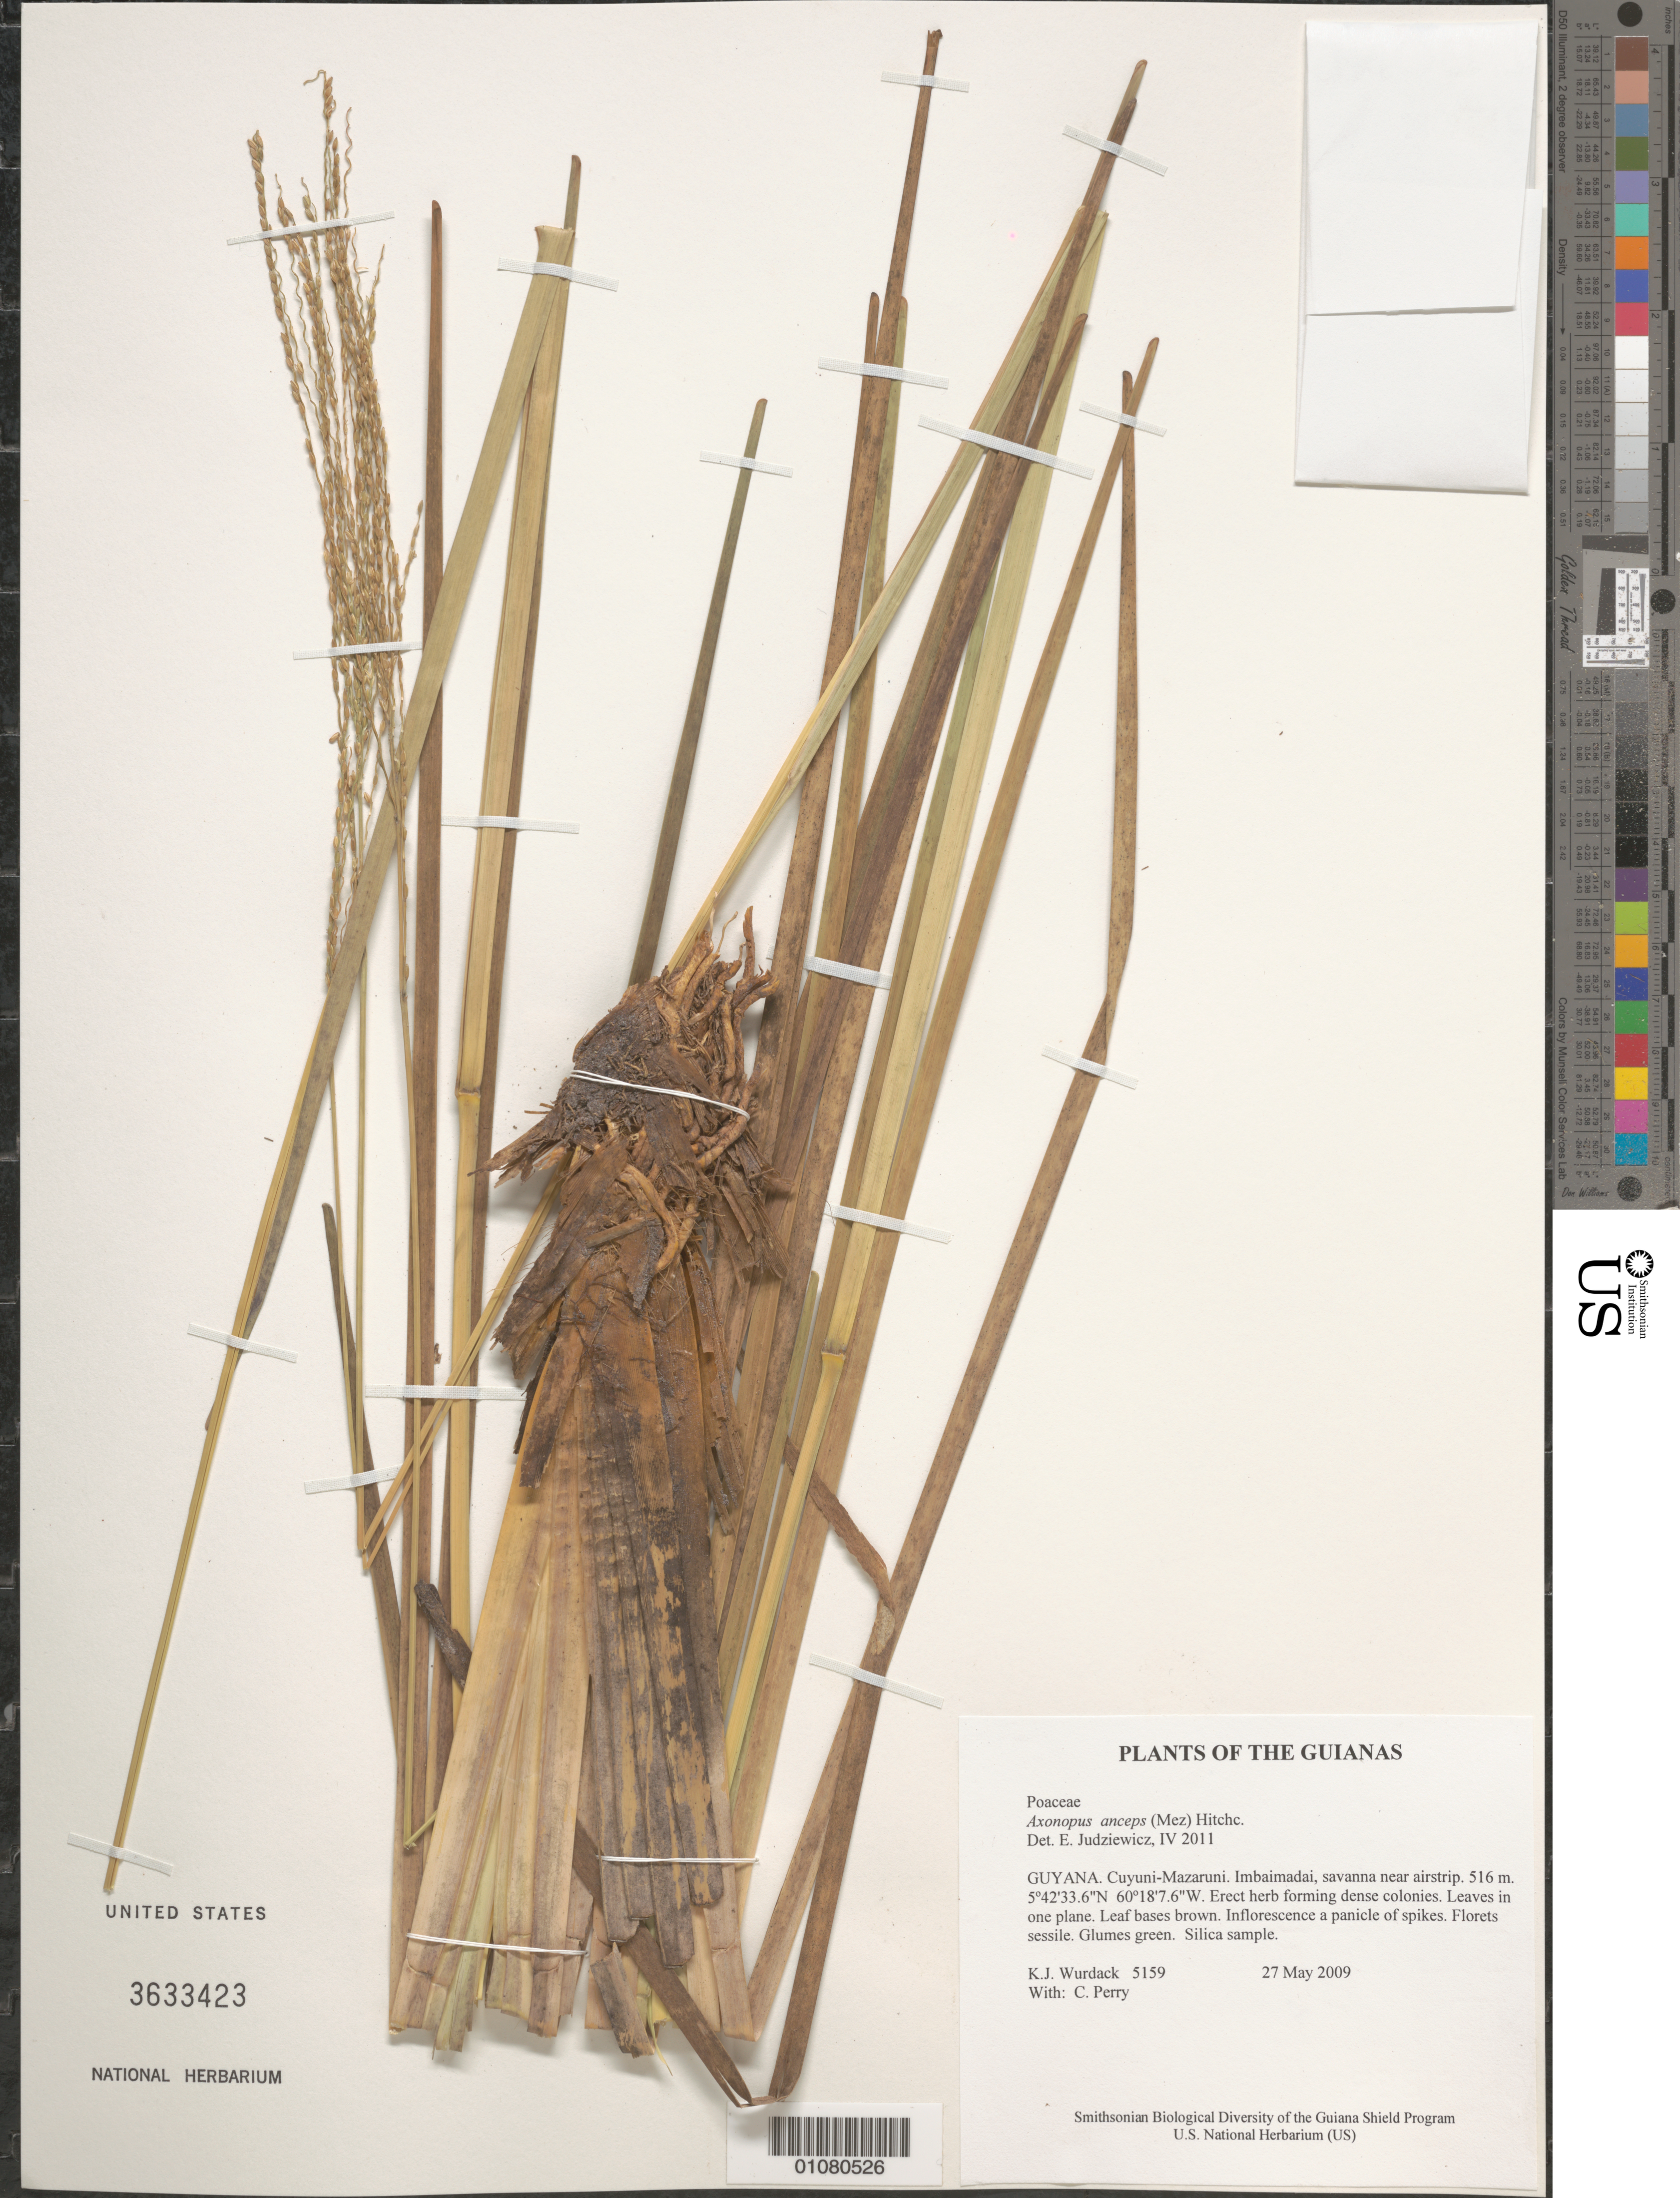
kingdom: Plantae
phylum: Tracheophyta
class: Liliopsida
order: Poales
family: Poaceae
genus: Axonopus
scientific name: Axonopus anceps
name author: (Mez) Hitchc.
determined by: Judziewicz, E. J.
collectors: K. Wurdack & C. Perry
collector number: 5159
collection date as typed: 27 May 2009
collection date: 2009-05-27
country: Guyana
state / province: Cuyuni-Mazaruni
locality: Imbaimadai, savanna near airstrip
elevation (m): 516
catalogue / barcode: US 3633423